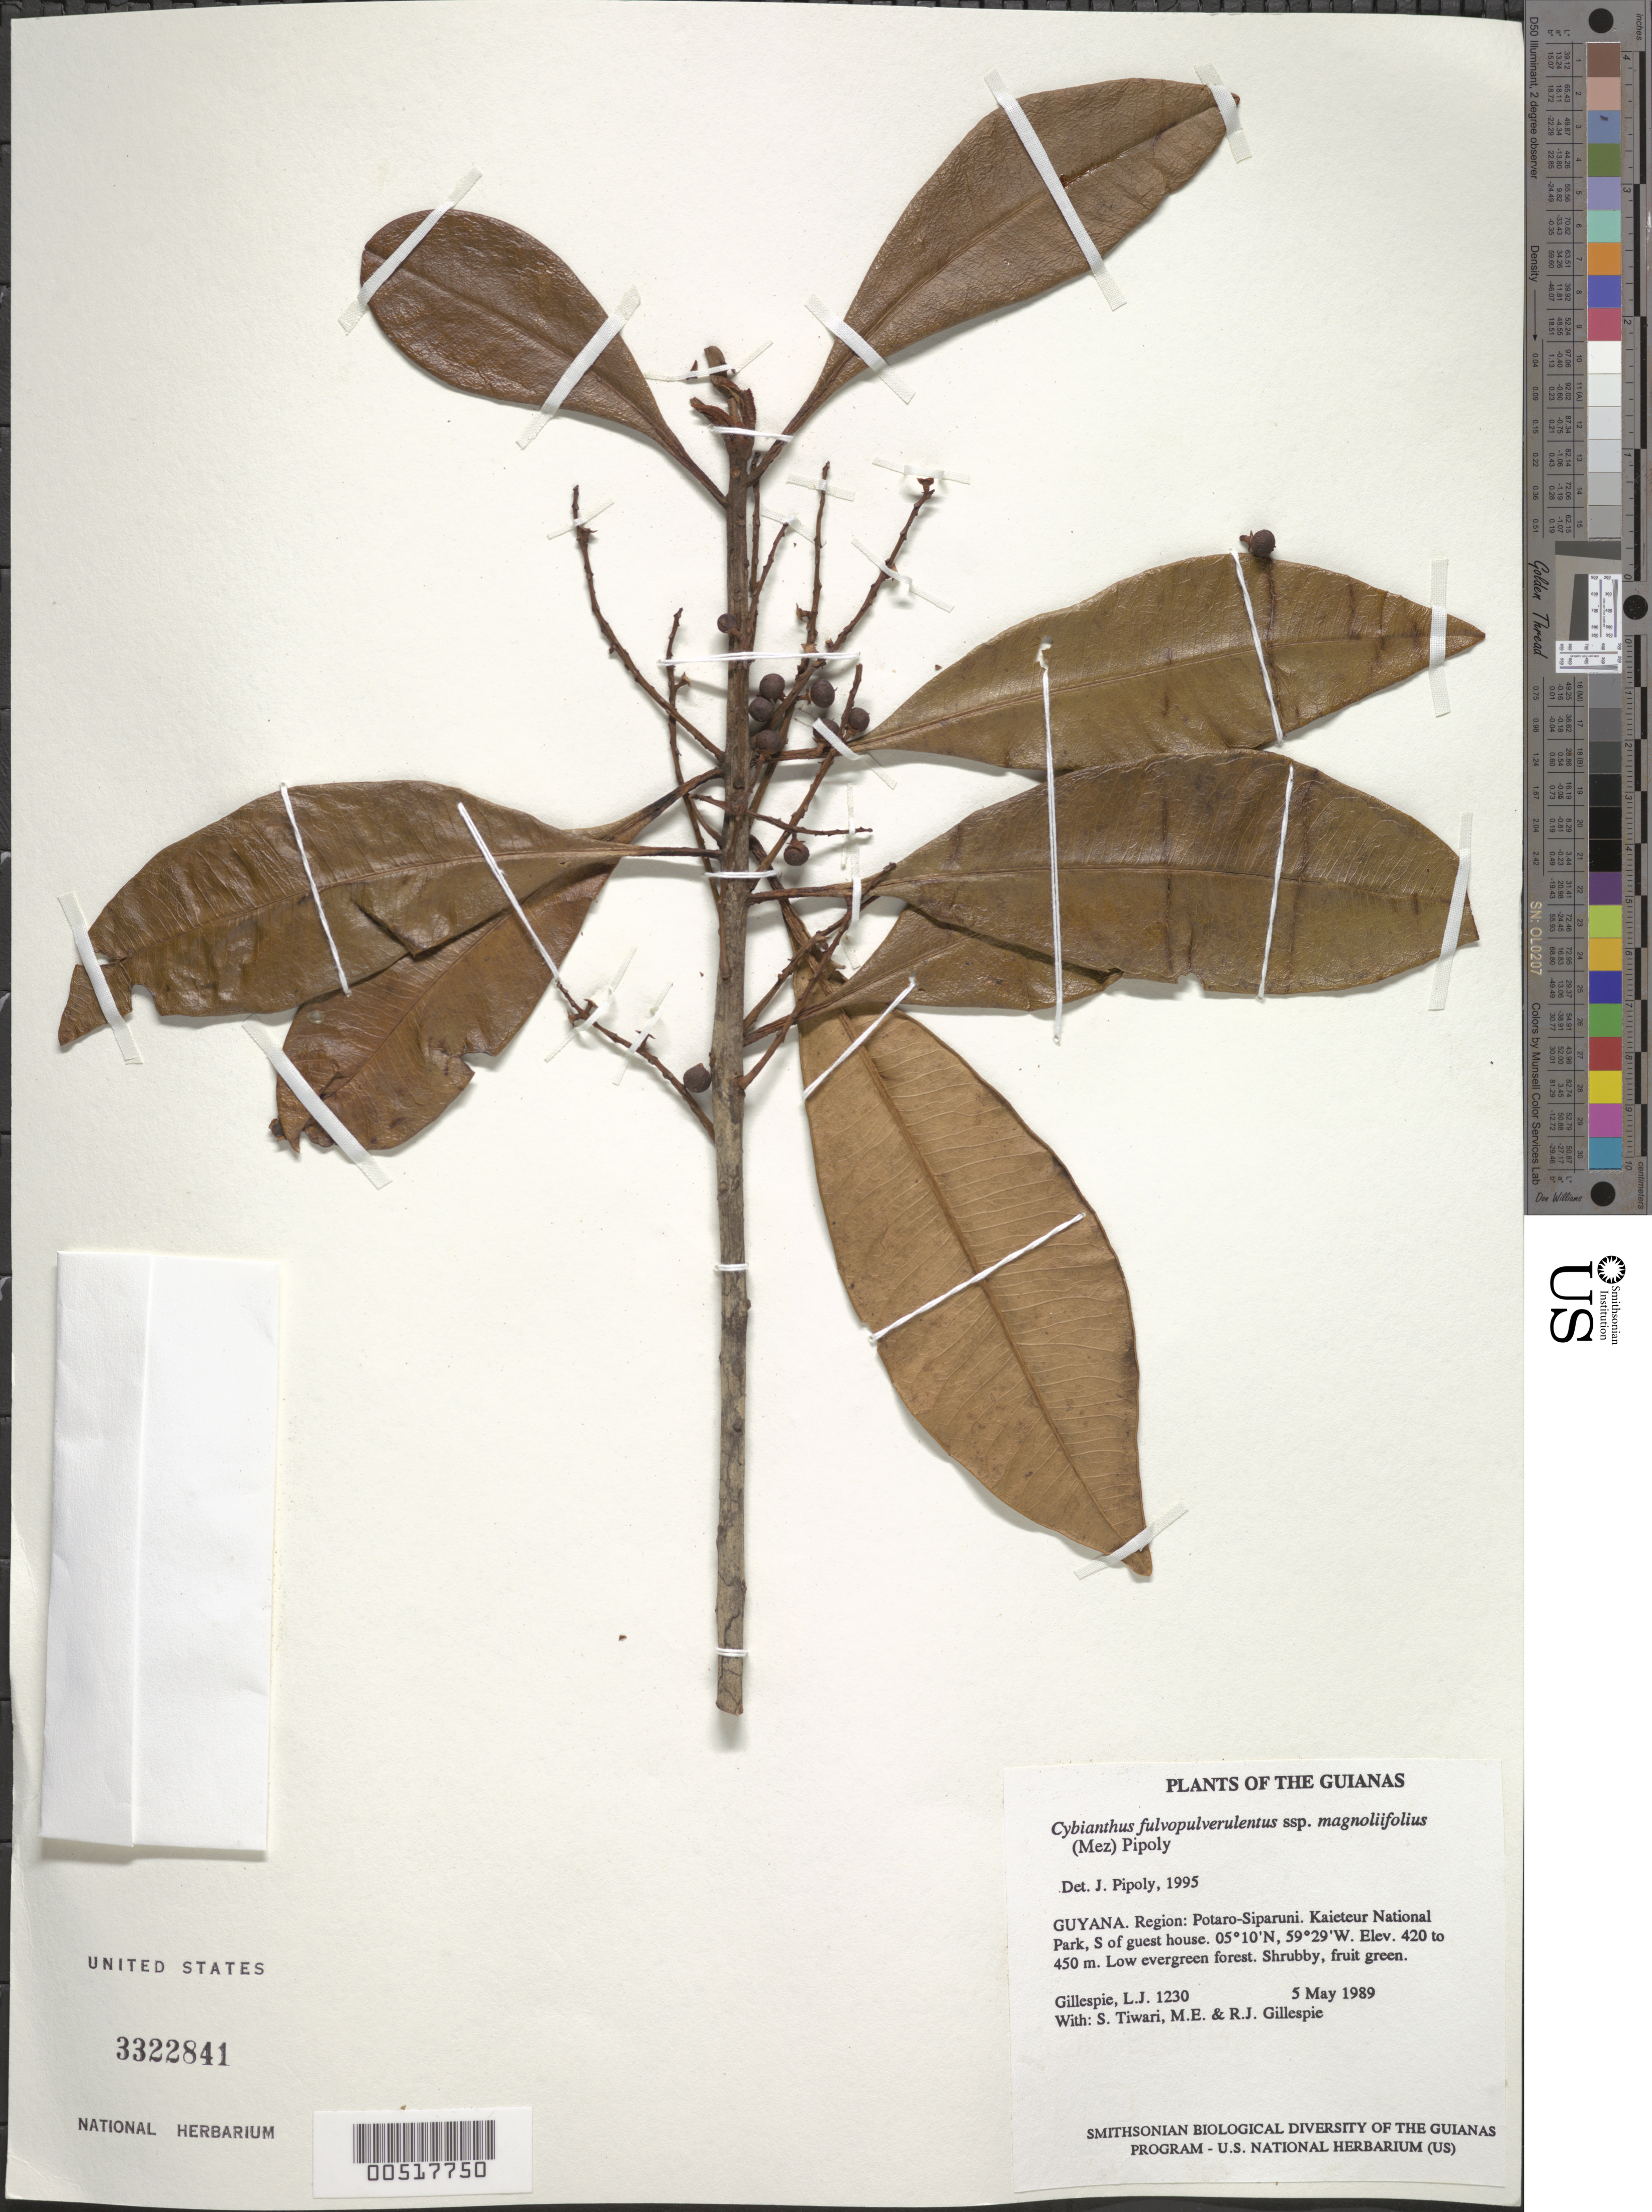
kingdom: Plantae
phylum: Tracheophyta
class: Magnoliopsida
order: Ericales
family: Primulaceae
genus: Cybianthus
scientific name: Cybianthus fulvopulverulentus subsp. magnoliifolius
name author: (Mez) Pipoly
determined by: Pipoly, J. J., III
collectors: L. J. Gillespie, S. Tiwari, M. Gillespie & R. Gillespie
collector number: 1230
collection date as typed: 5 May 1989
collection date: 1989-05-05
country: Guyana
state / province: Potaro-Siparuni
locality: Kaieteur National Park, S of guest house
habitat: Low evergreen forest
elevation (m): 420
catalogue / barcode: US 3322841